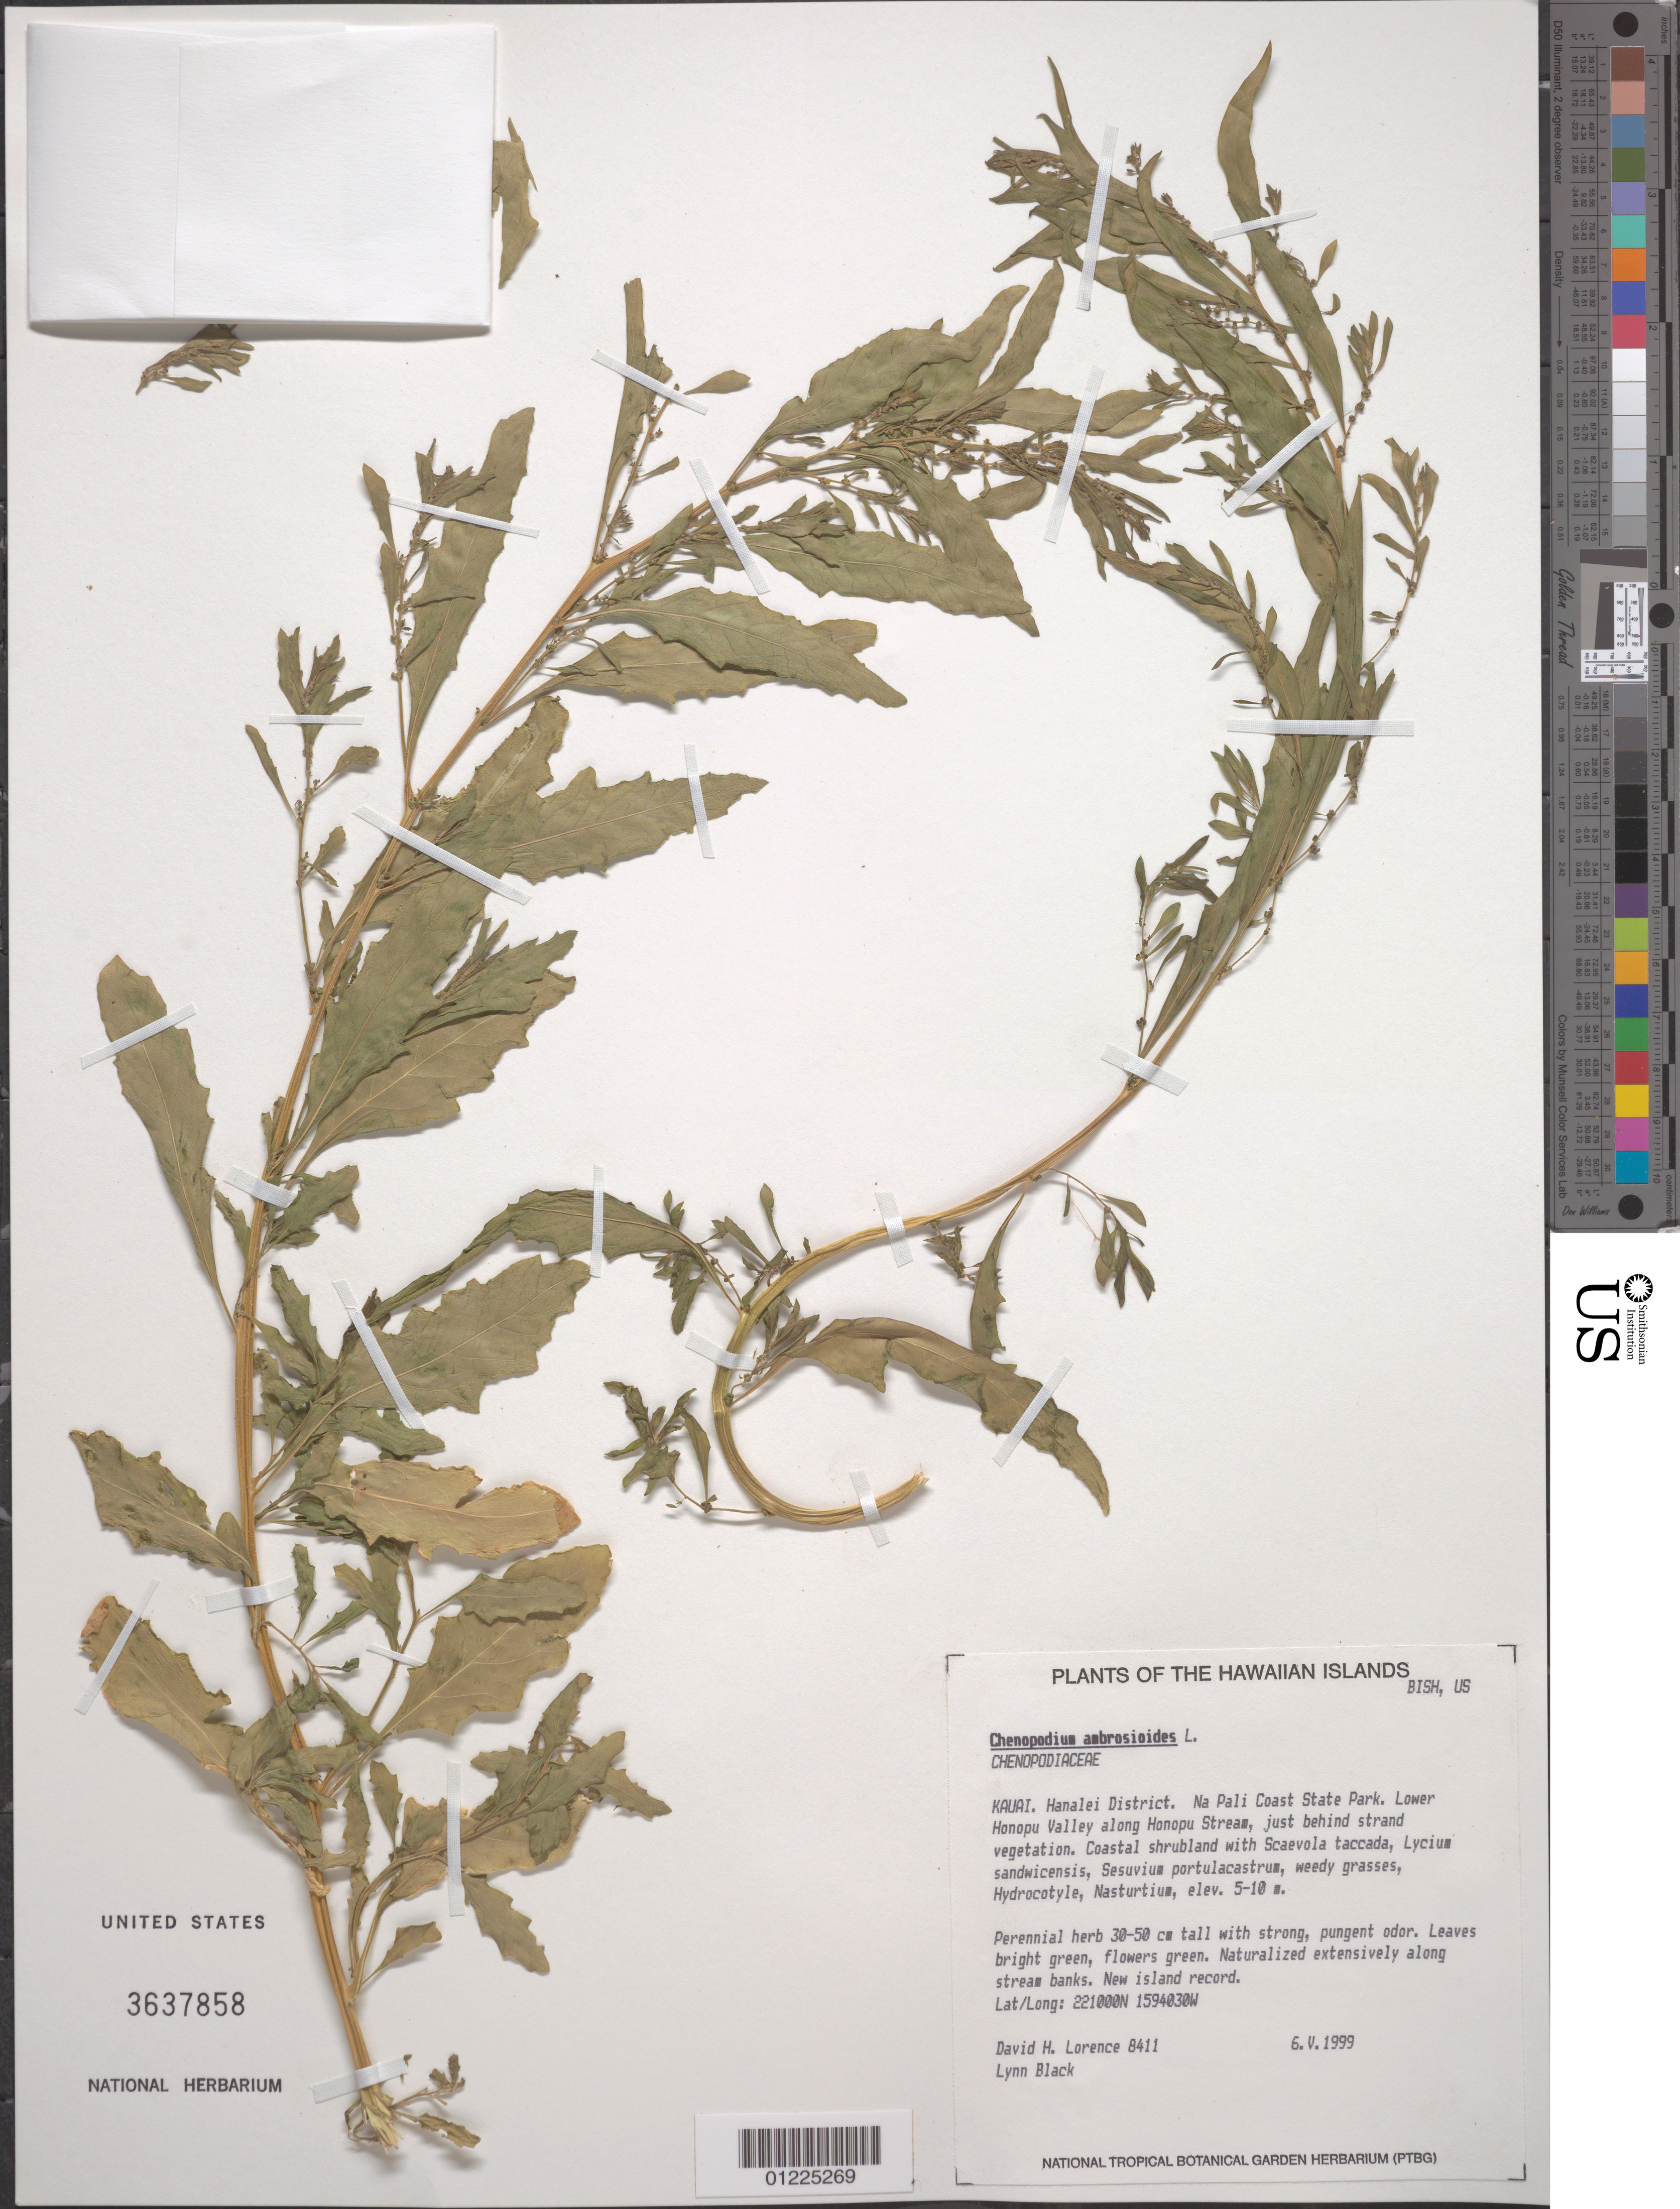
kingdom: Plantae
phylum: Tracheophyta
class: Magnoliopsida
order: Caryophyllales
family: Amaranthaceae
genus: Dysphania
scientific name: Dysphania ambrosioides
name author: (L.) Mosyakin & Clemants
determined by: Wagner, W. L., (BOT), Smithsonian Institution - National Museum of Natural History (UNITED STATES)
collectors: D. Lorence & L. Black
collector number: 8411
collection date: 1999-05-06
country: United States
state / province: Hawaii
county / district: Kauai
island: Kaua'i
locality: Hanalei District, Na Pali Coast State Park, Lower Honopu Valley along Honopu Stream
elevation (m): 5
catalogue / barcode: US 3637858